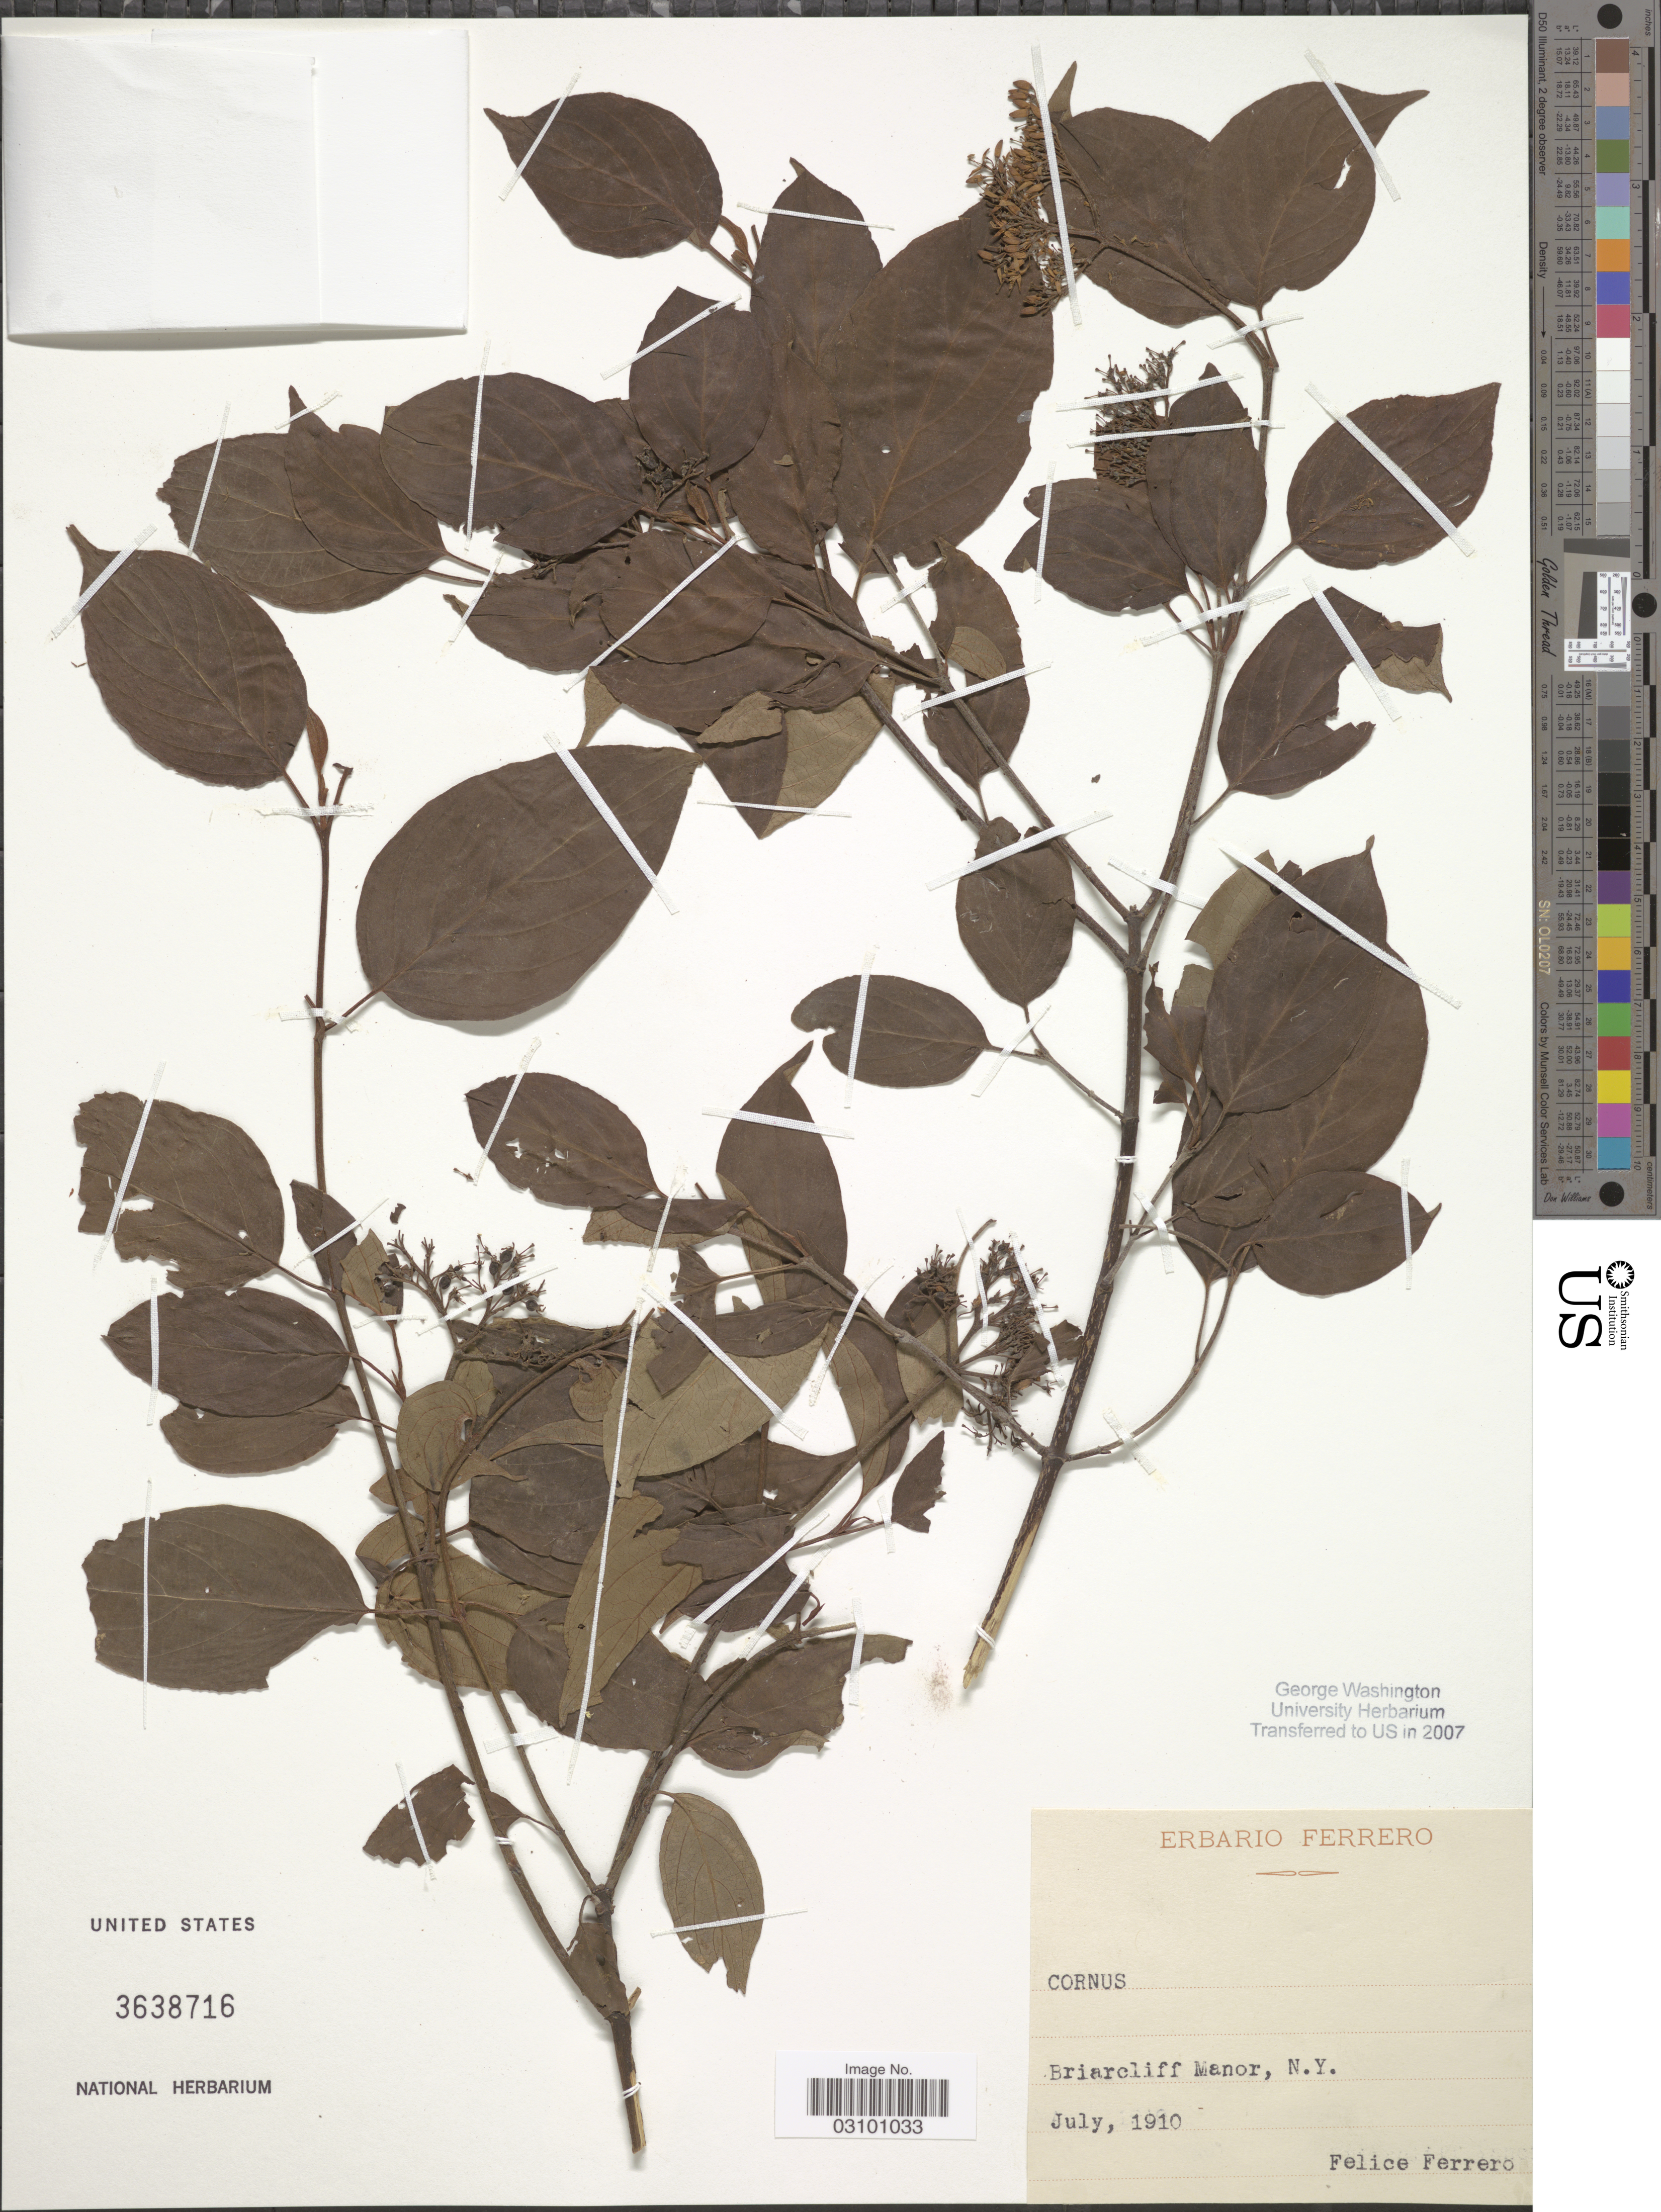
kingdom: Plantae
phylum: Tracheophyta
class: Magnoliopsida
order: Cornales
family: Cornaceae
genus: Cornus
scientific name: Cornus sp.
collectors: F. Ferrero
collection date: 1910-07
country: United States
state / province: New York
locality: Briarcliff Manor.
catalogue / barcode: US 3638716